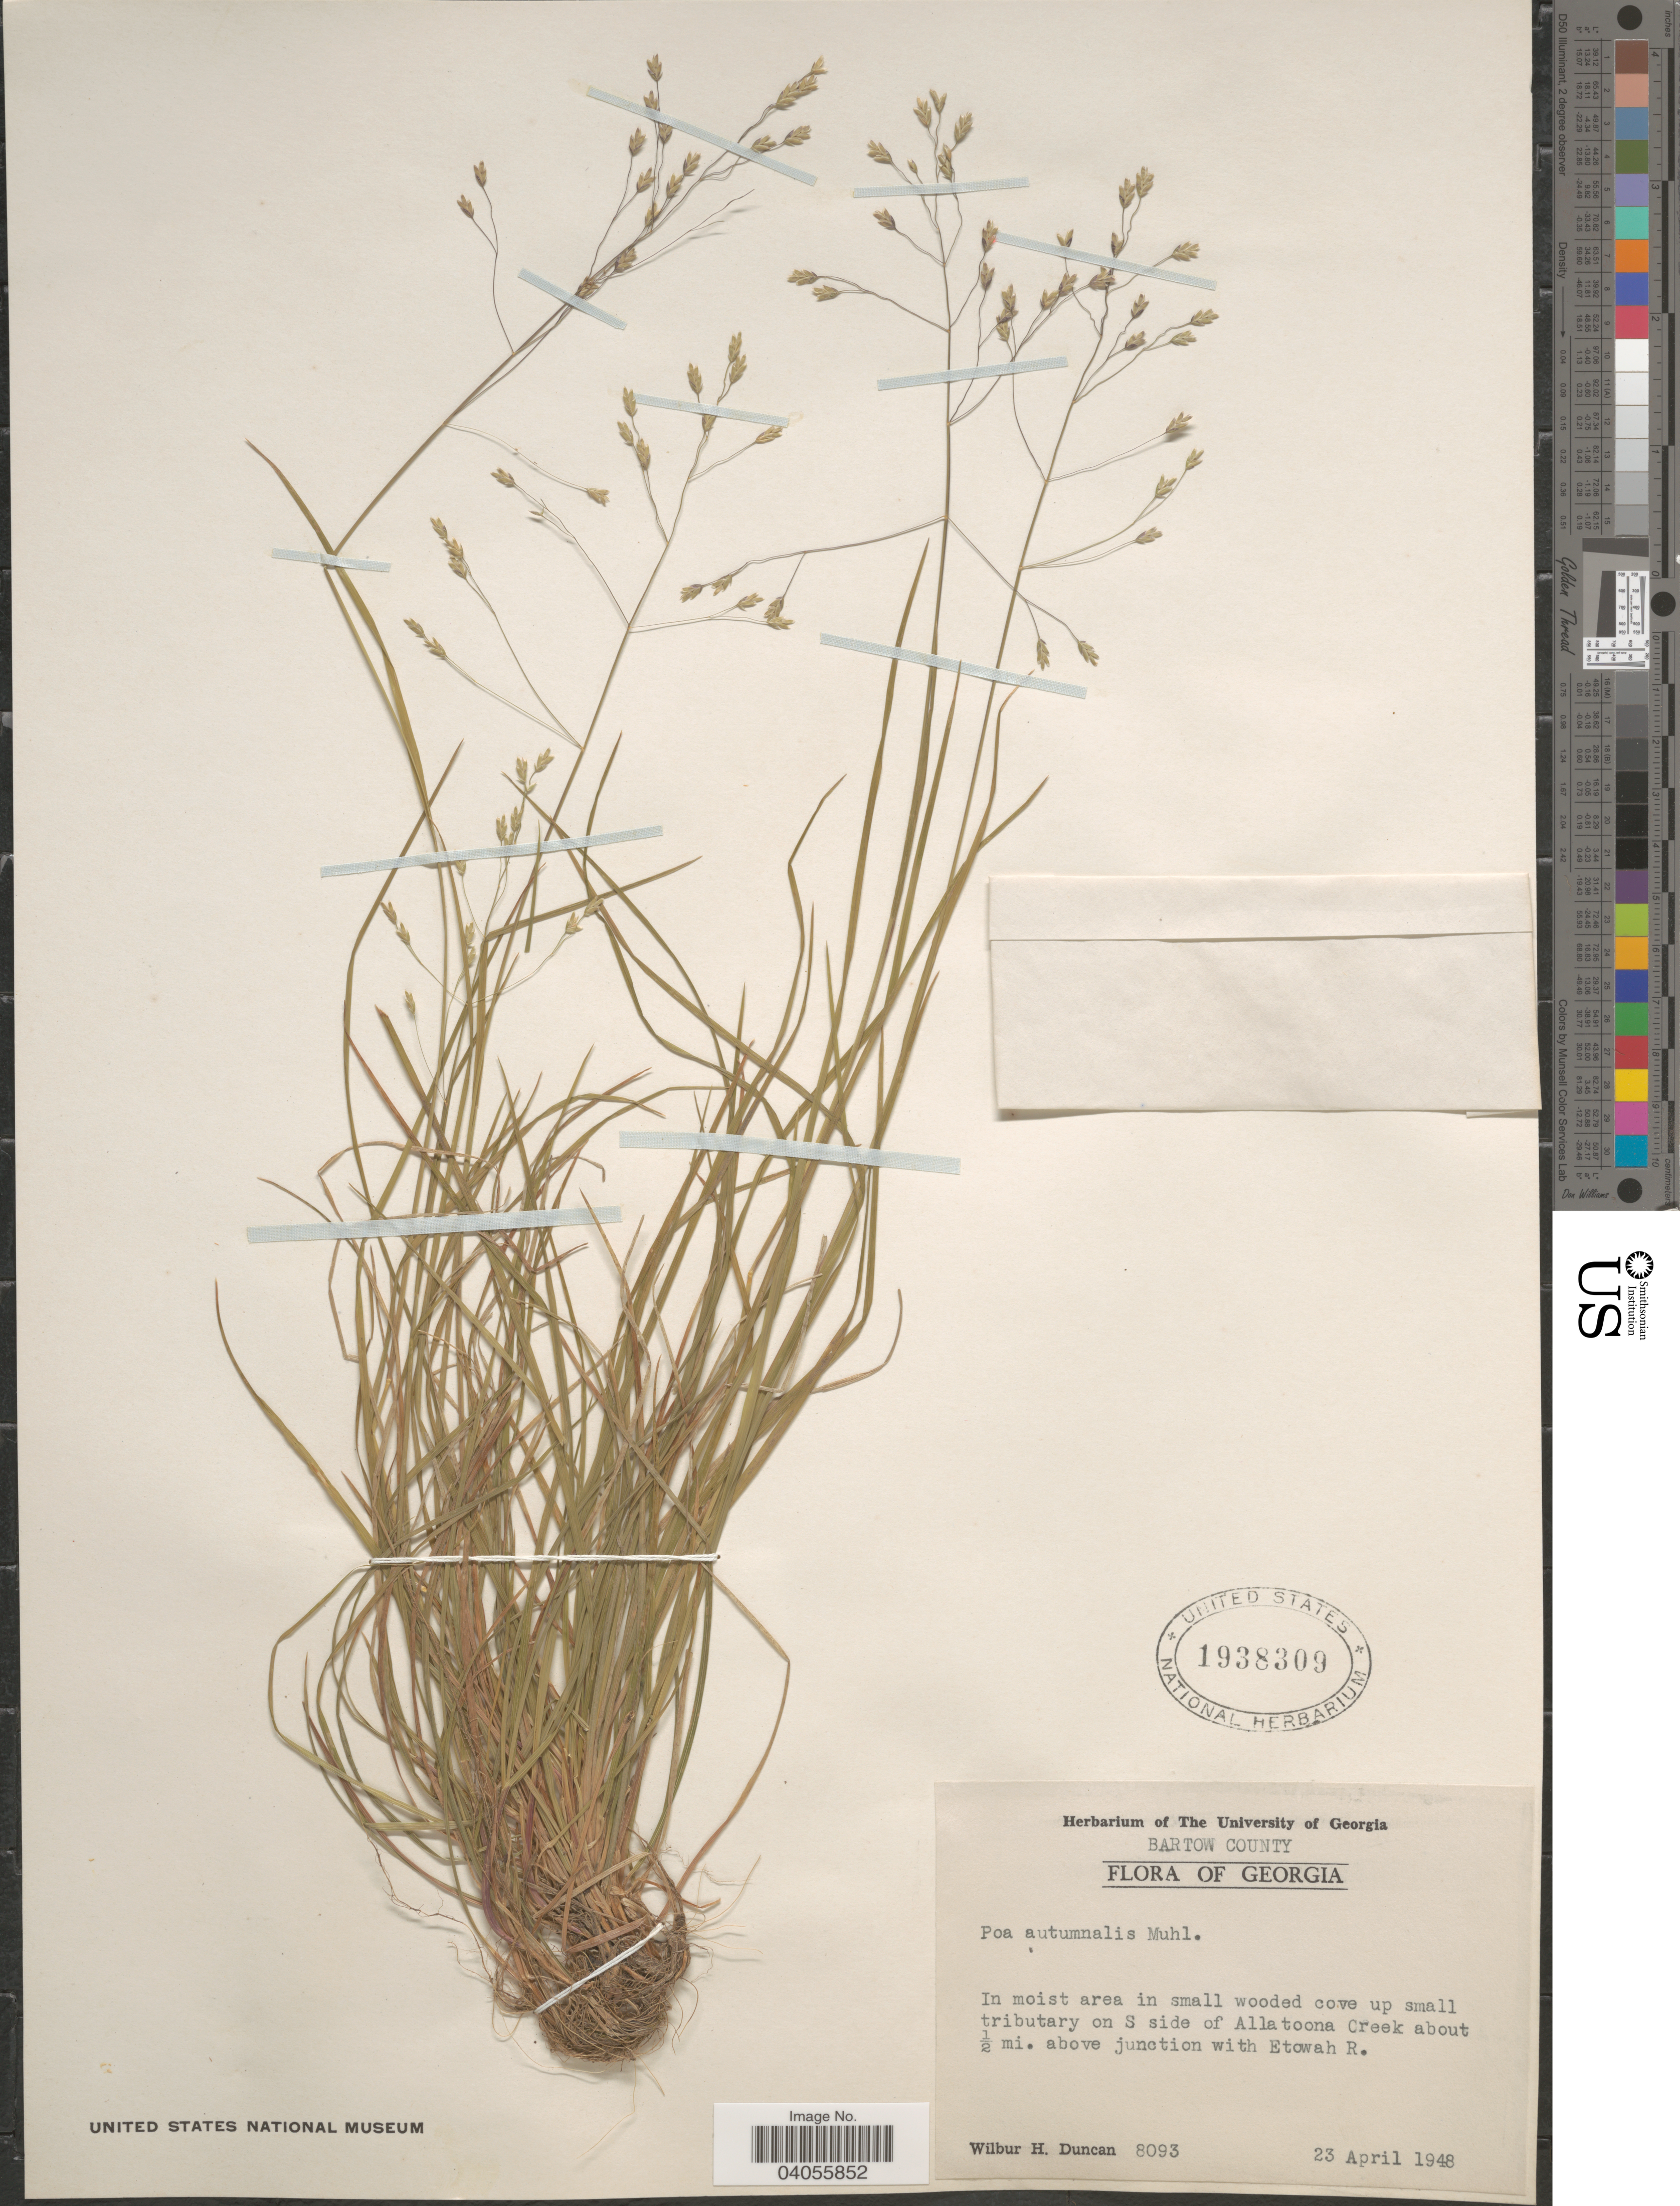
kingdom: Plantae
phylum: Tracheophyta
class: Liliopsida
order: Poales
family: Poaceae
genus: Poa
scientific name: Poa autumnalis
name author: Muhl. ex Elliott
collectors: W. H. Duncan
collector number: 8093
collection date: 1948-04-23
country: United States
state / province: Georgia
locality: Bartow County. In moist area in small wooded cove up small tributary on S side of Allatoona Creek about ½ mi. above junction with Etowah R.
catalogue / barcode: US 1938309